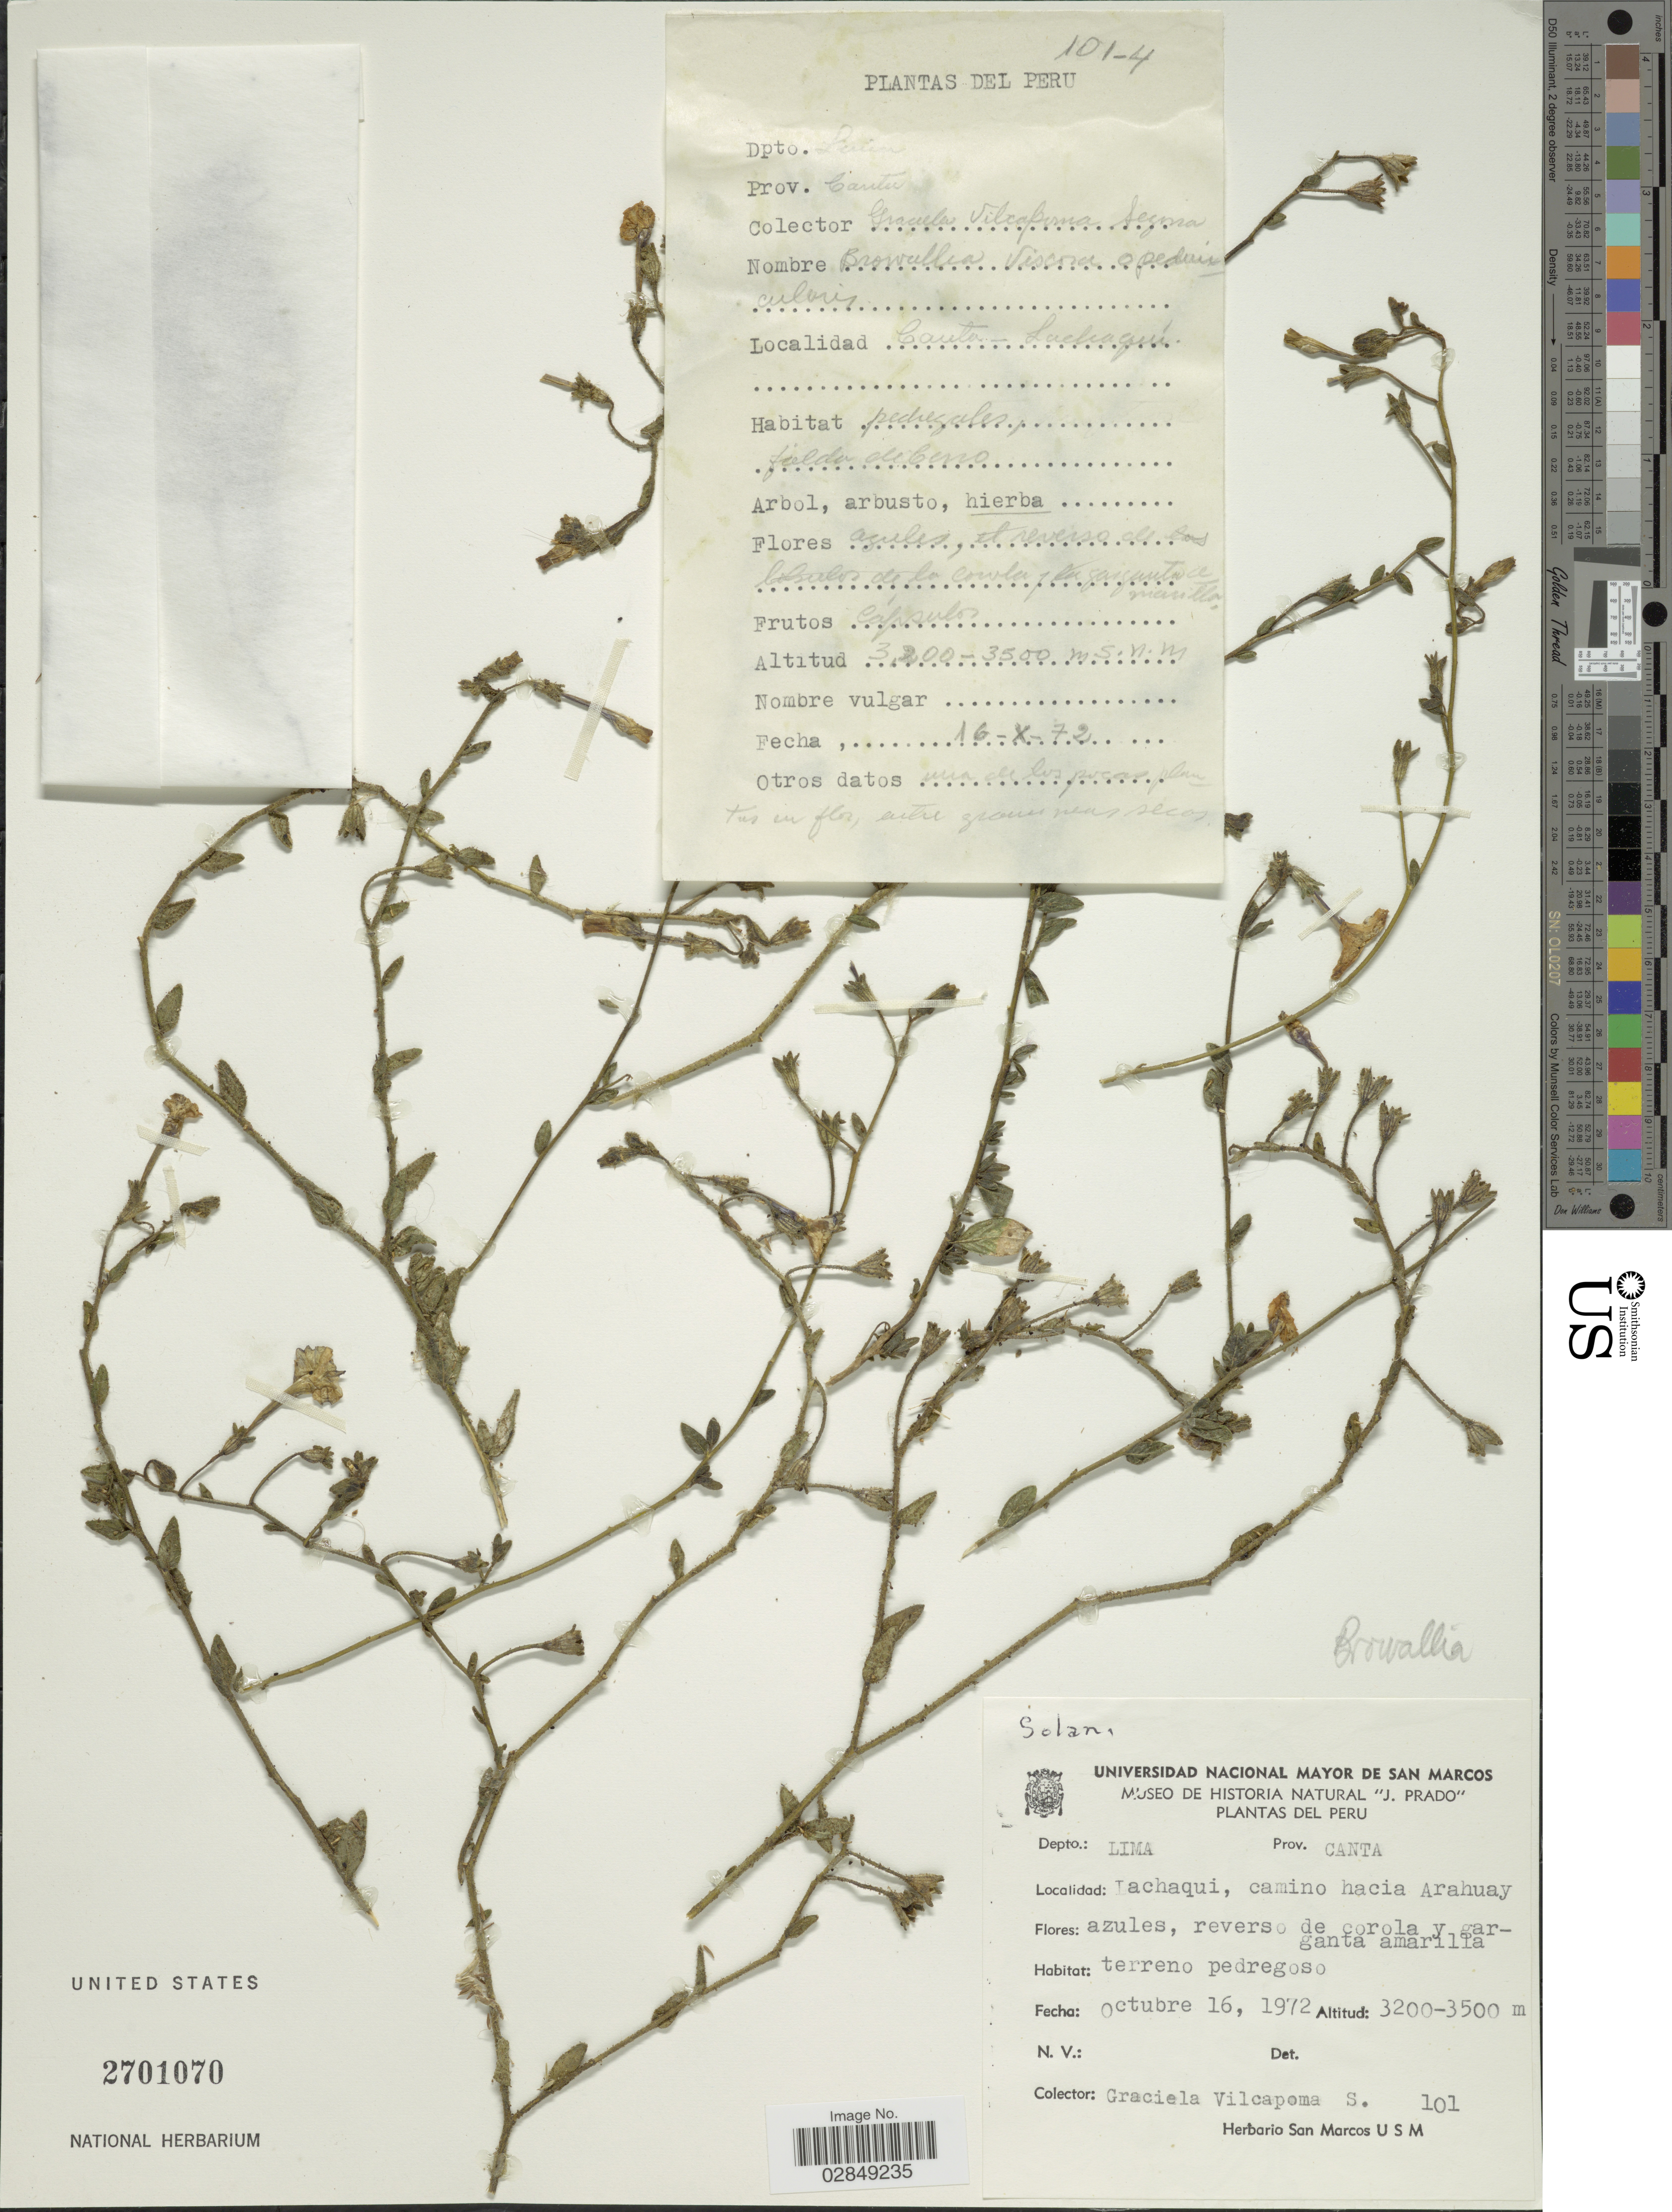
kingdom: Plantae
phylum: Tracheophyta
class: Magnoliopsida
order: Solanales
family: Solanaceae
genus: Browallia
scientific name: Browallia sp.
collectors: G. Vilcapoma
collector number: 101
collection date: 1972-10-16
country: Peru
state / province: Lima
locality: Depto.: Lima Prov. Canta. Lachaqui, camino hacia Arahuay.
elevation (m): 3200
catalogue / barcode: US 2701070